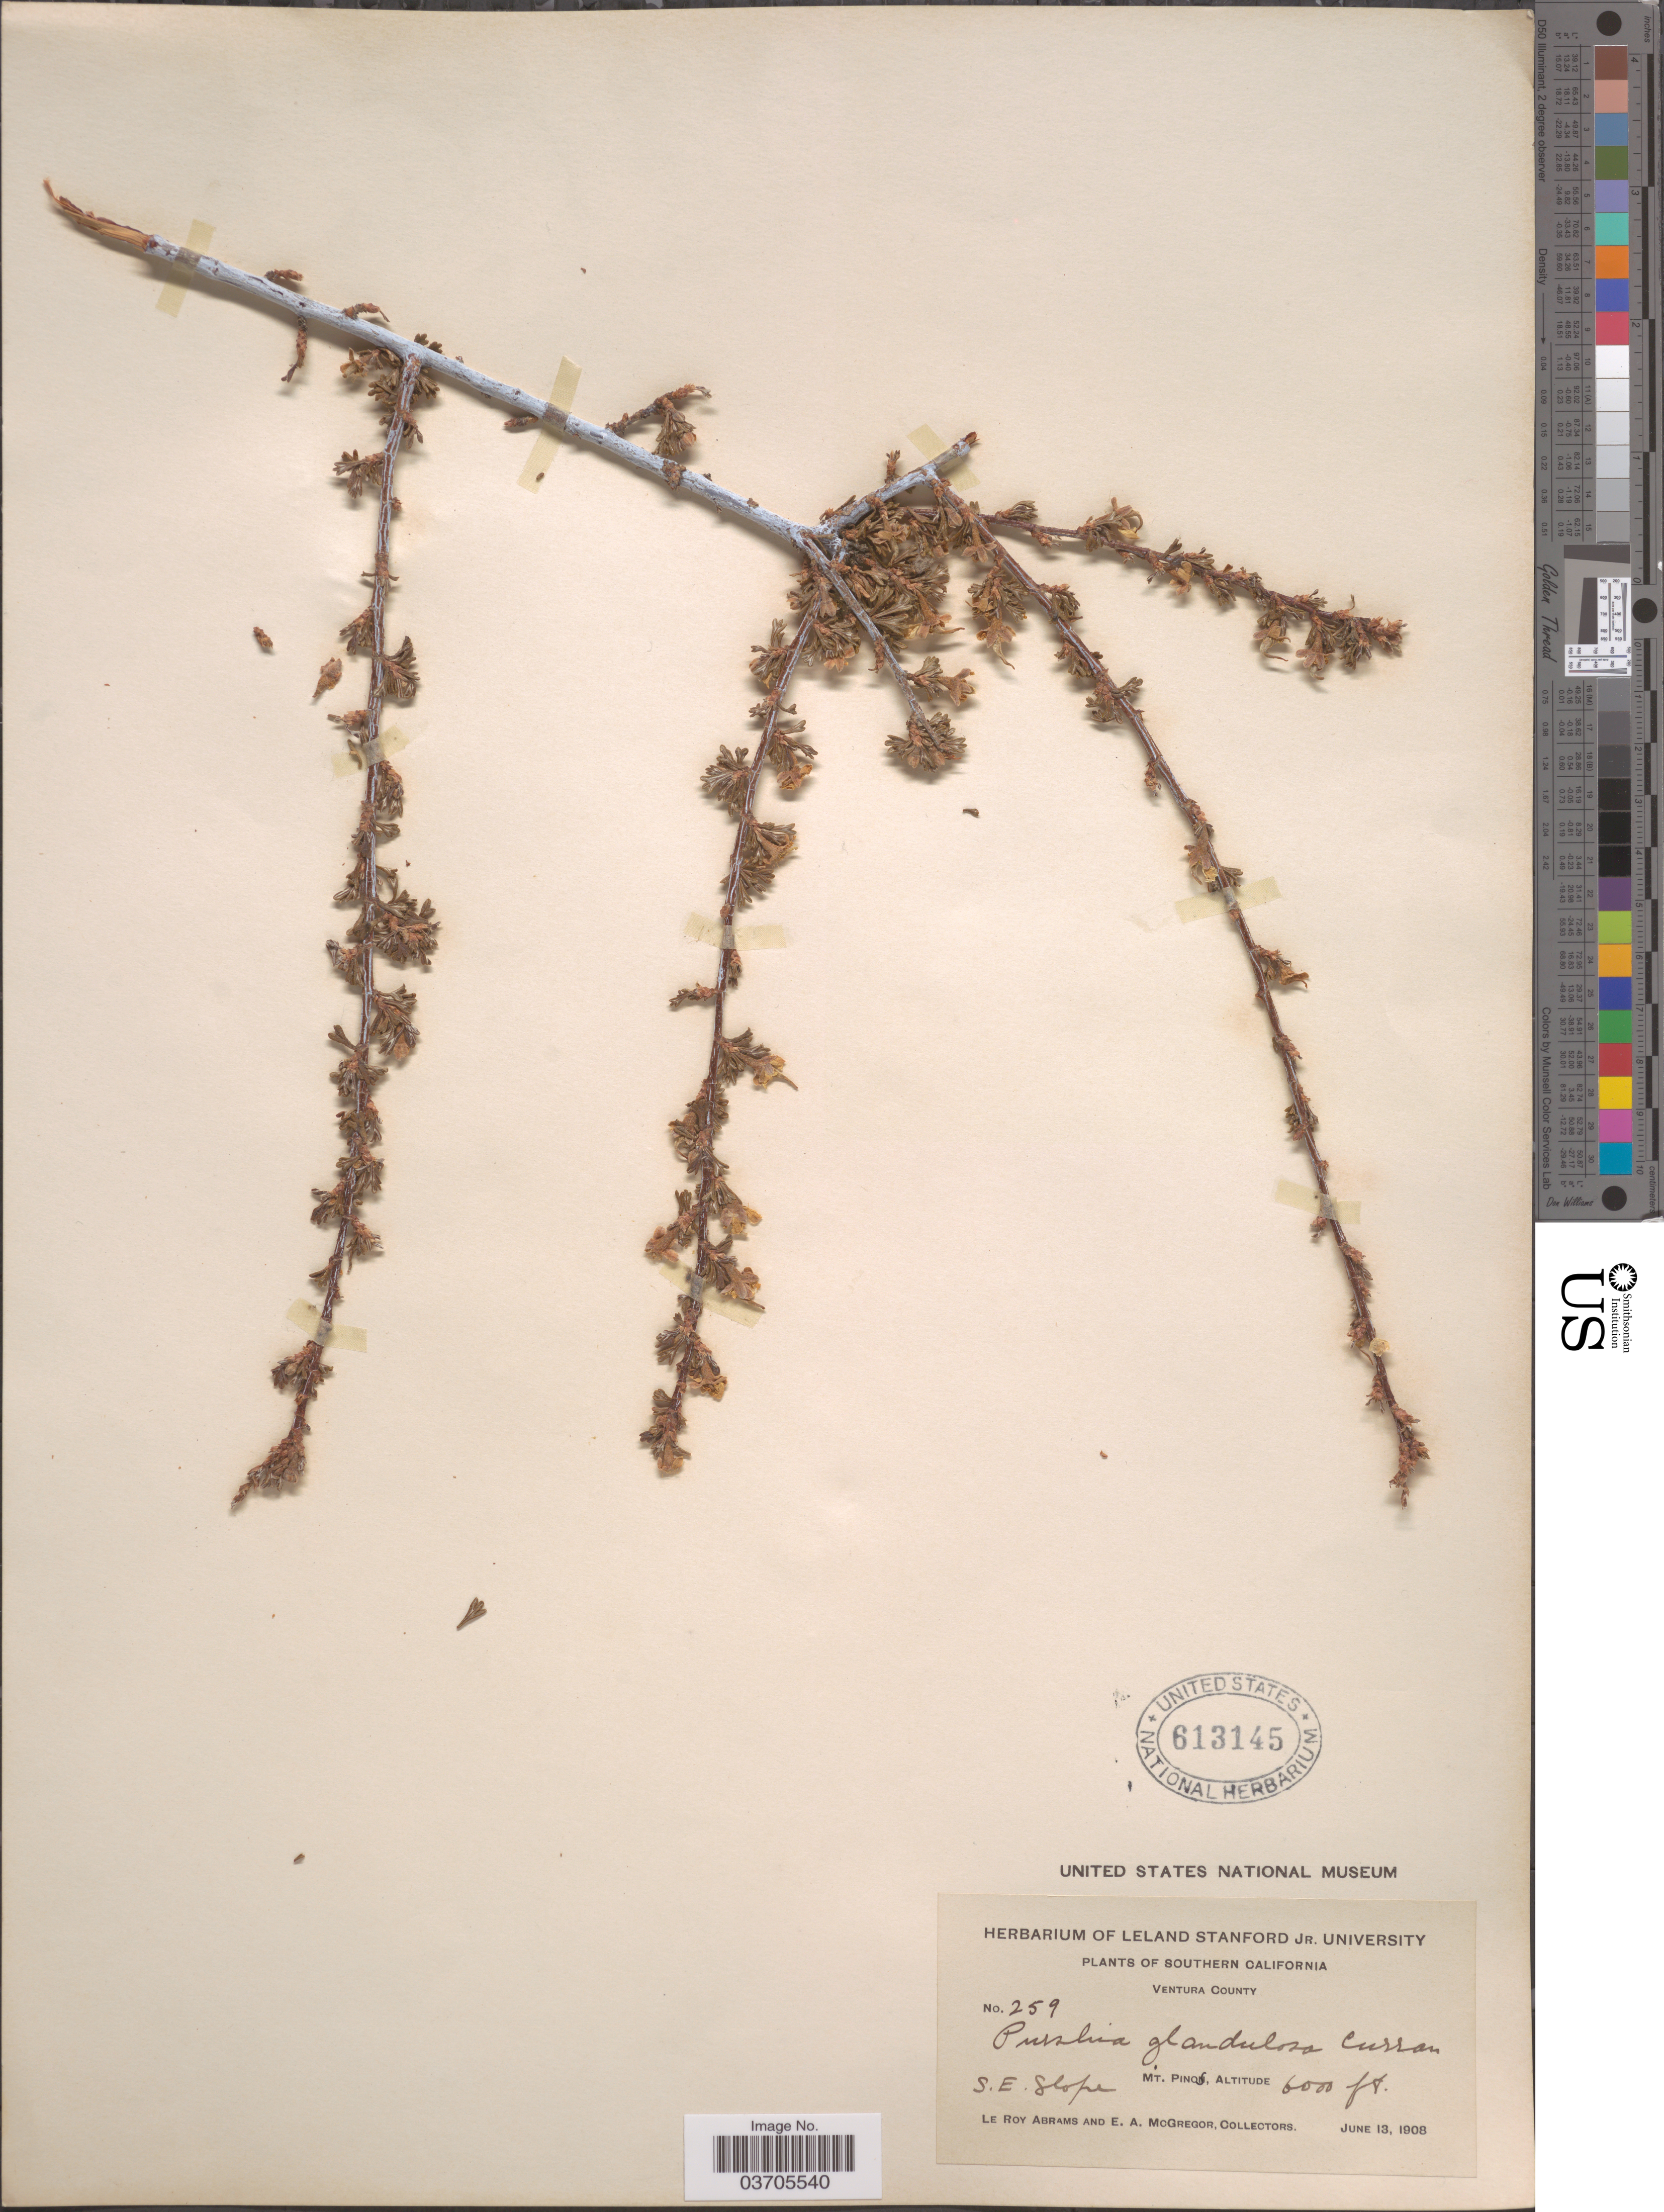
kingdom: Plantae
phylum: Tracheophyta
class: Magnoliopsida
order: Rosales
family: Rosaceae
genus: Purshia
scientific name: Purshia glandulosa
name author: Curran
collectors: L. Abrams & E. A. McGregor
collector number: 259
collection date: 1908-06-13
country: United States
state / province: California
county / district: Ventura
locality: Southern California. Ventura County. Mt. Pinos. S.E. Slope.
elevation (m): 1829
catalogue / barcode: US 613145